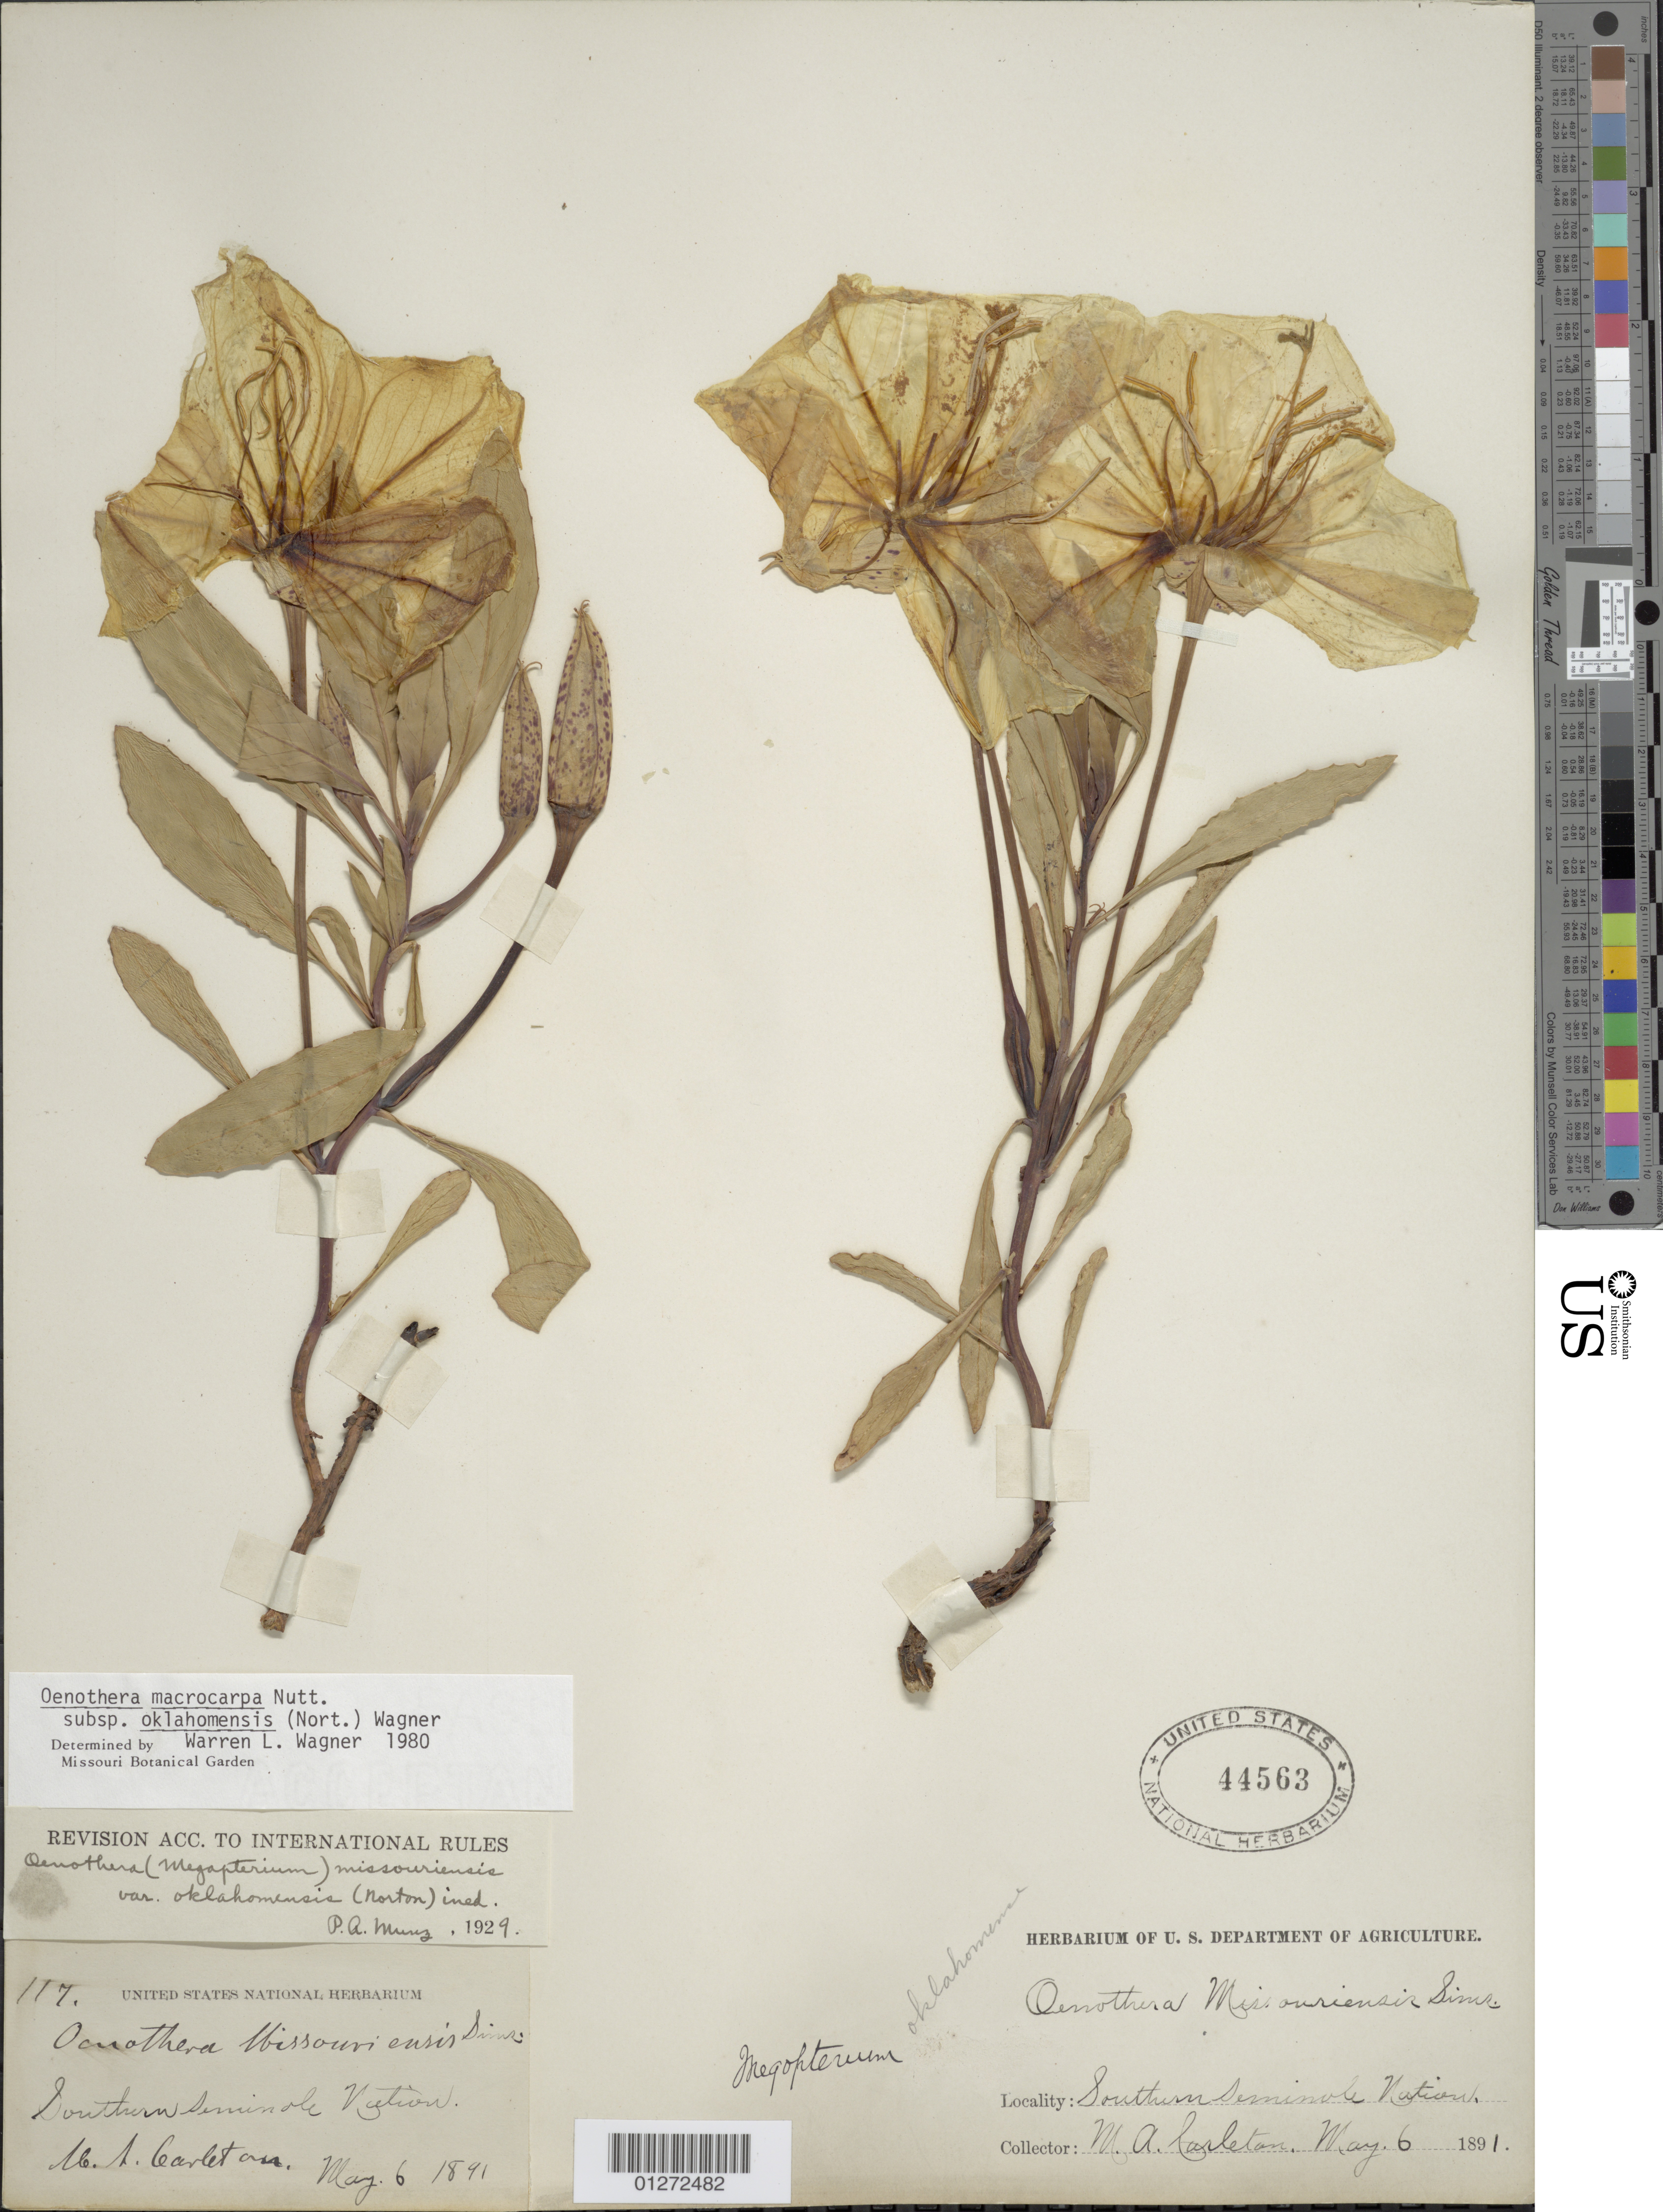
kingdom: Plantae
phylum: Tracheophyta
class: Magnoliopsida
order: Myrtales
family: Onagraceae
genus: Oenothera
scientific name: Oenothera macrocarpa subsp. oklahomensis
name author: (Norton) W.L. Wagner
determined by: Wagner, W. L., (BOT), Smithsonian Institution - National Museum of Natural History (UNITED STATES)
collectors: M. A. Carleton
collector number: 117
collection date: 1891-05-06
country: United States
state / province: Oklahoma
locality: Southern Seminole.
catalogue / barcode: US 44563